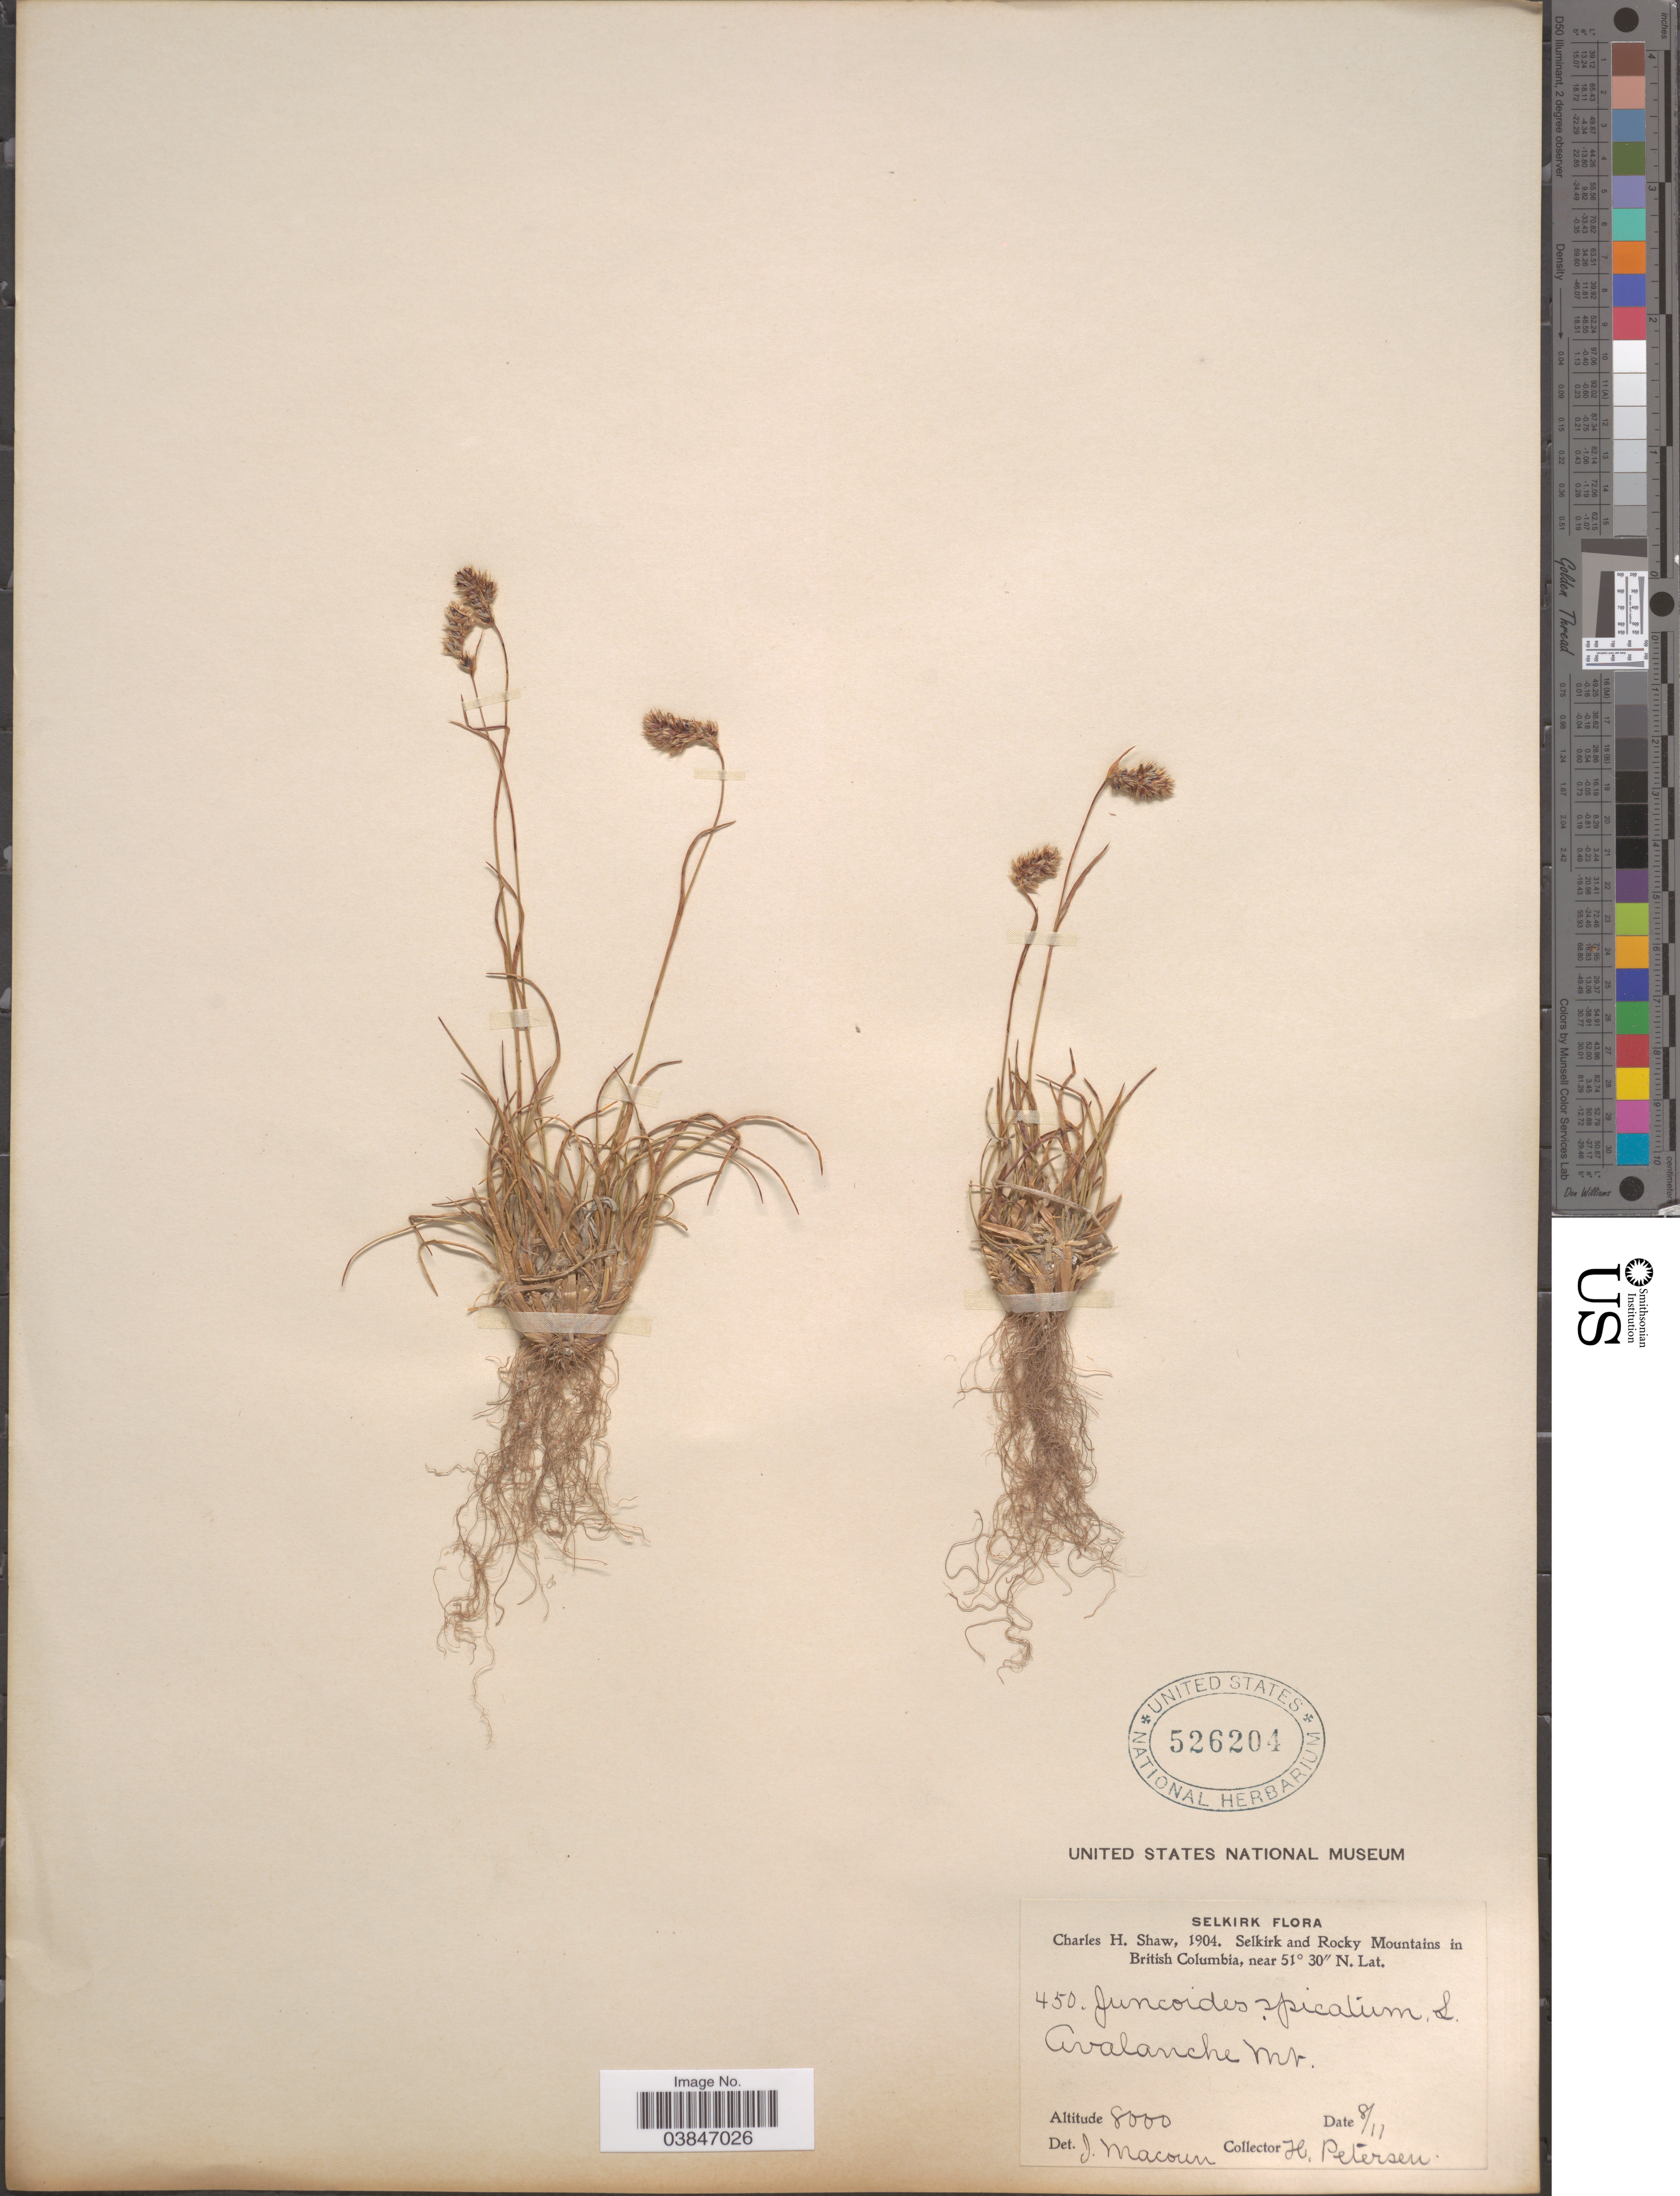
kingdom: Plantae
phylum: Tracheophyta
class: Liliopsida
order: Poales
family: Juncaceae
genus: Luzula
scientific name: Luzula spicata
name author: (L.) DC.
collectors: H. Petersen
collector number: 450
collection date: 1904-11-08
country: Canada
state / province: British Columbia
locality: Selkirk and Rocky Mountains. Avalanche Mt.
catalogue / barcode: US 526204